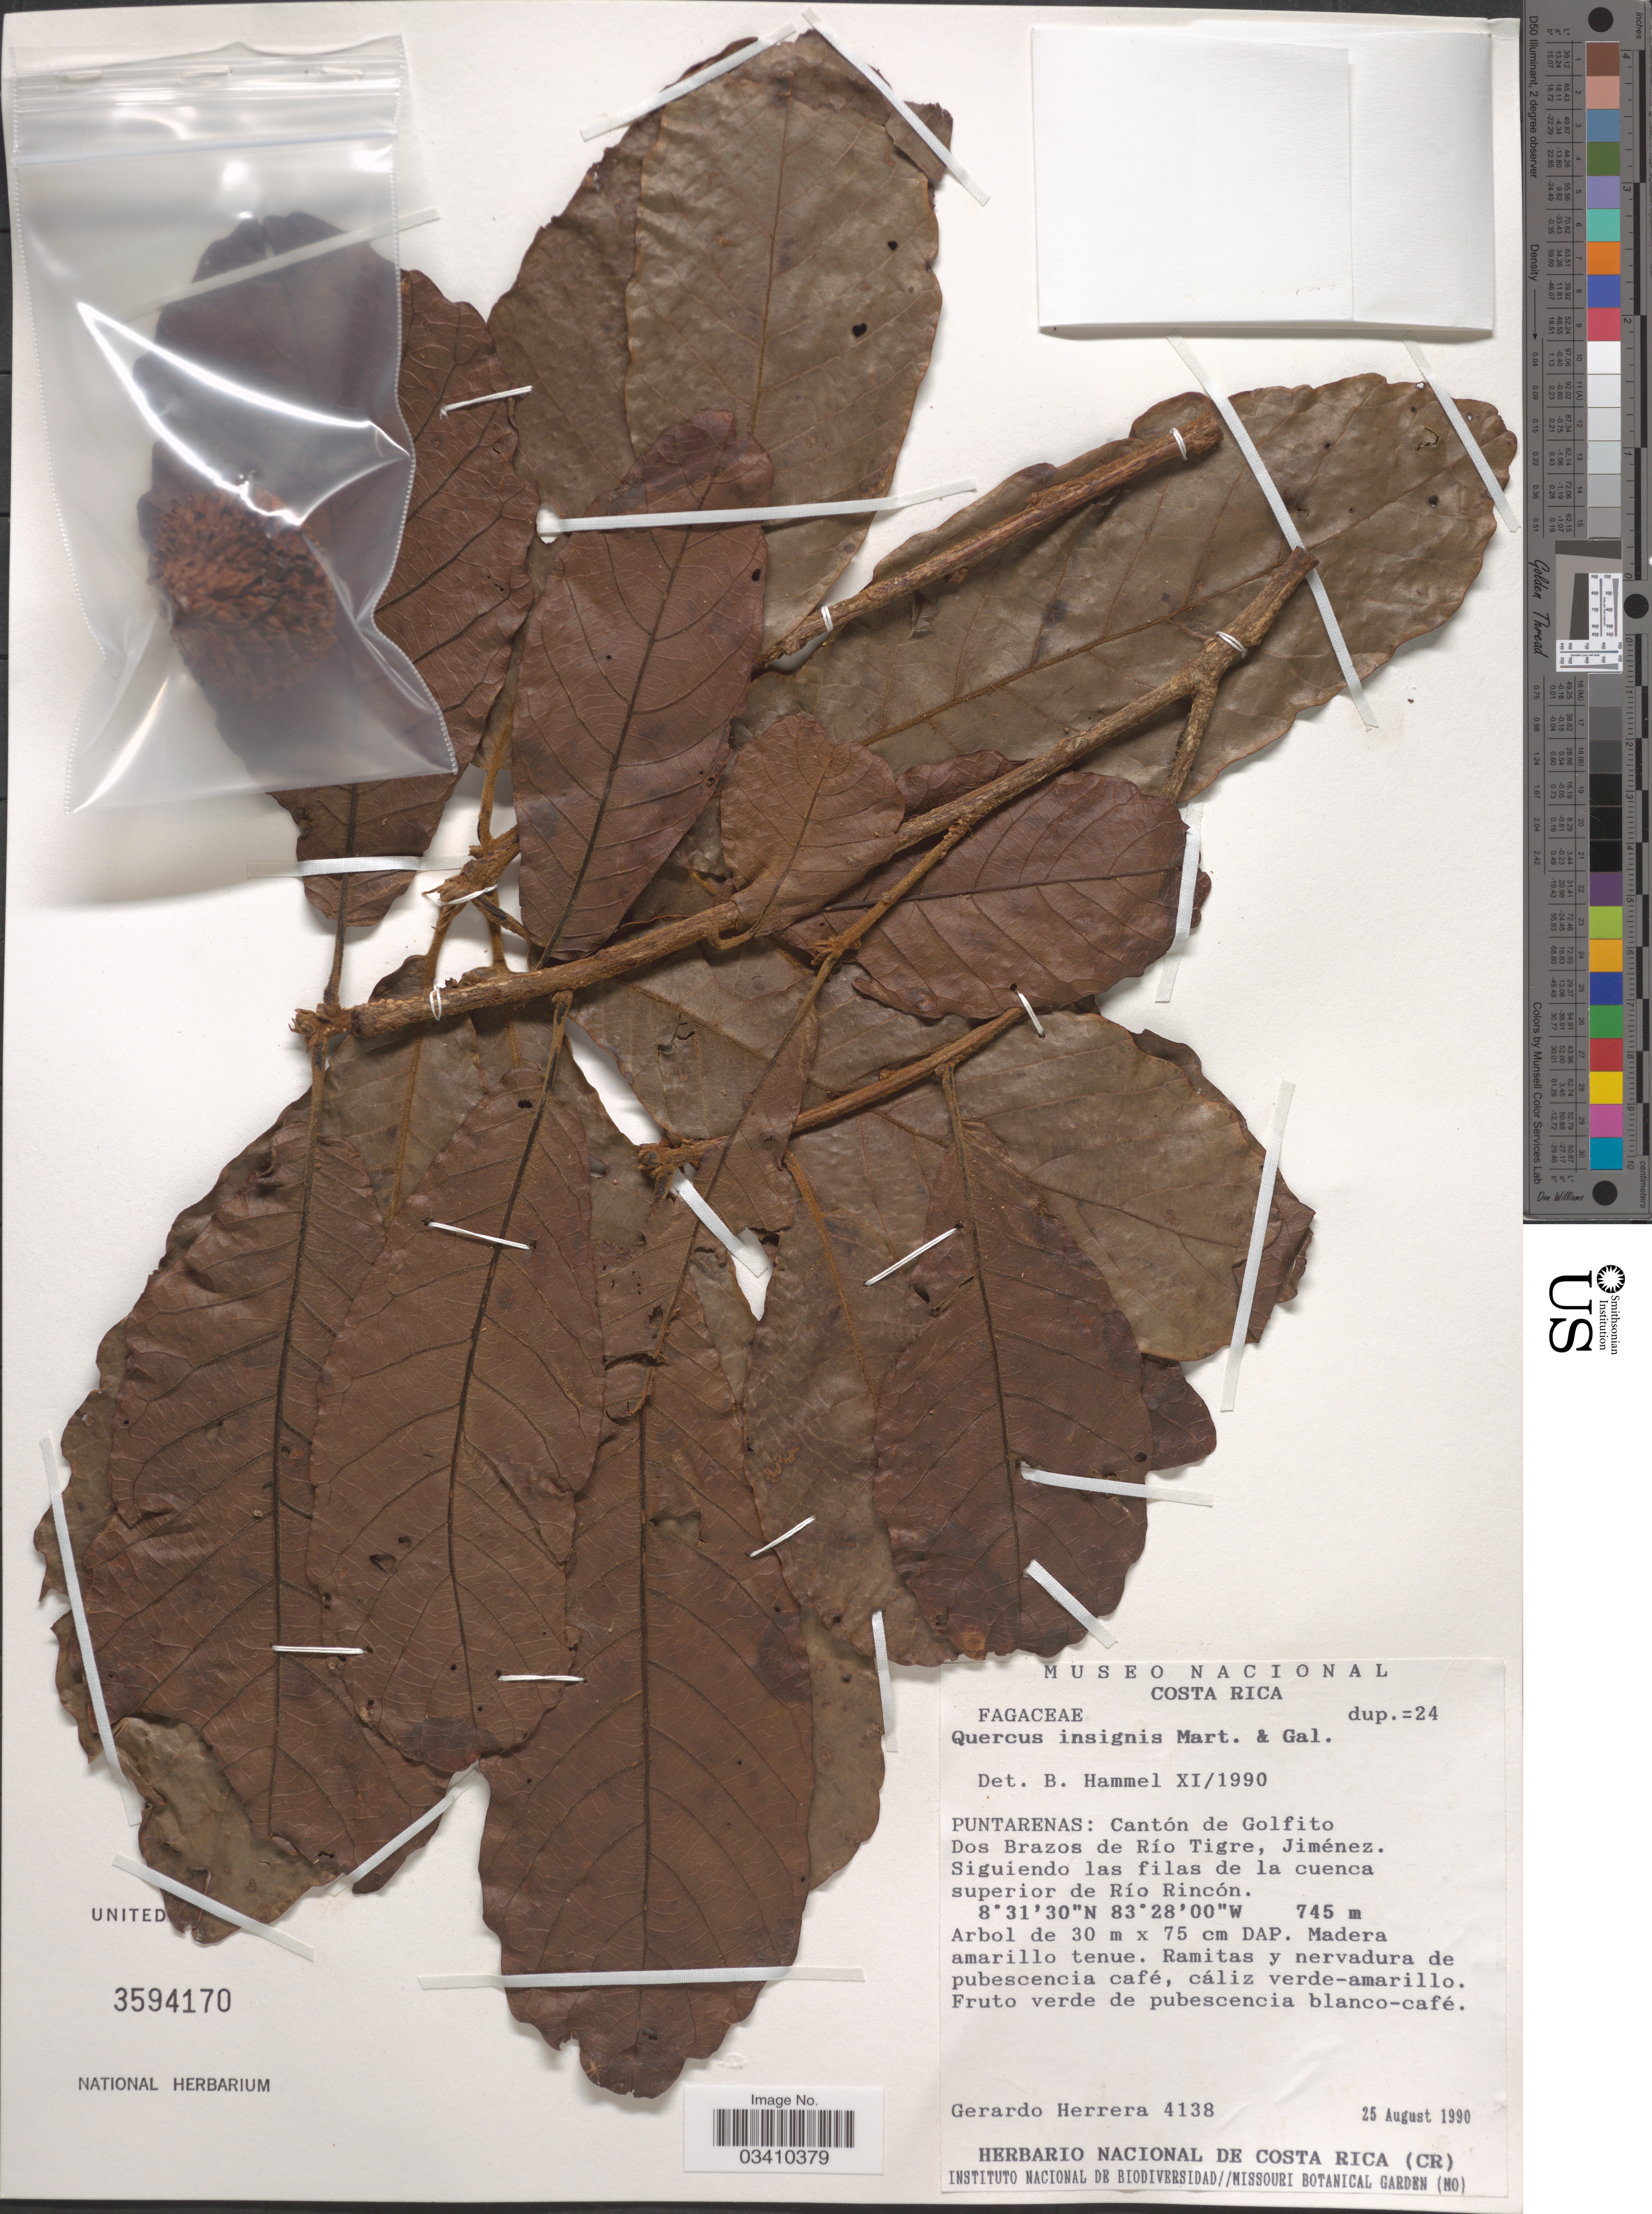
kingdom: Plantae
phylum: Tracheophyta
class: Magnoliopsida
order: Fagales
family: Fagaceae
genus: Quercus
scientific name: Quercus insignis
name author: M. Martens & Galeotti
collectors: G. Herrera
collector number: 4138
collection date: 1990-08-25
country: Costa Rica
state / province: Puntarenas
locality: Cantón de Golfito Dos Brazos de Río Tigre, Jiménez. Siguiendo las filas de la cuenca superior de Río Rincón.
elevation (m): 745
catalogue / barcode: US 3594170